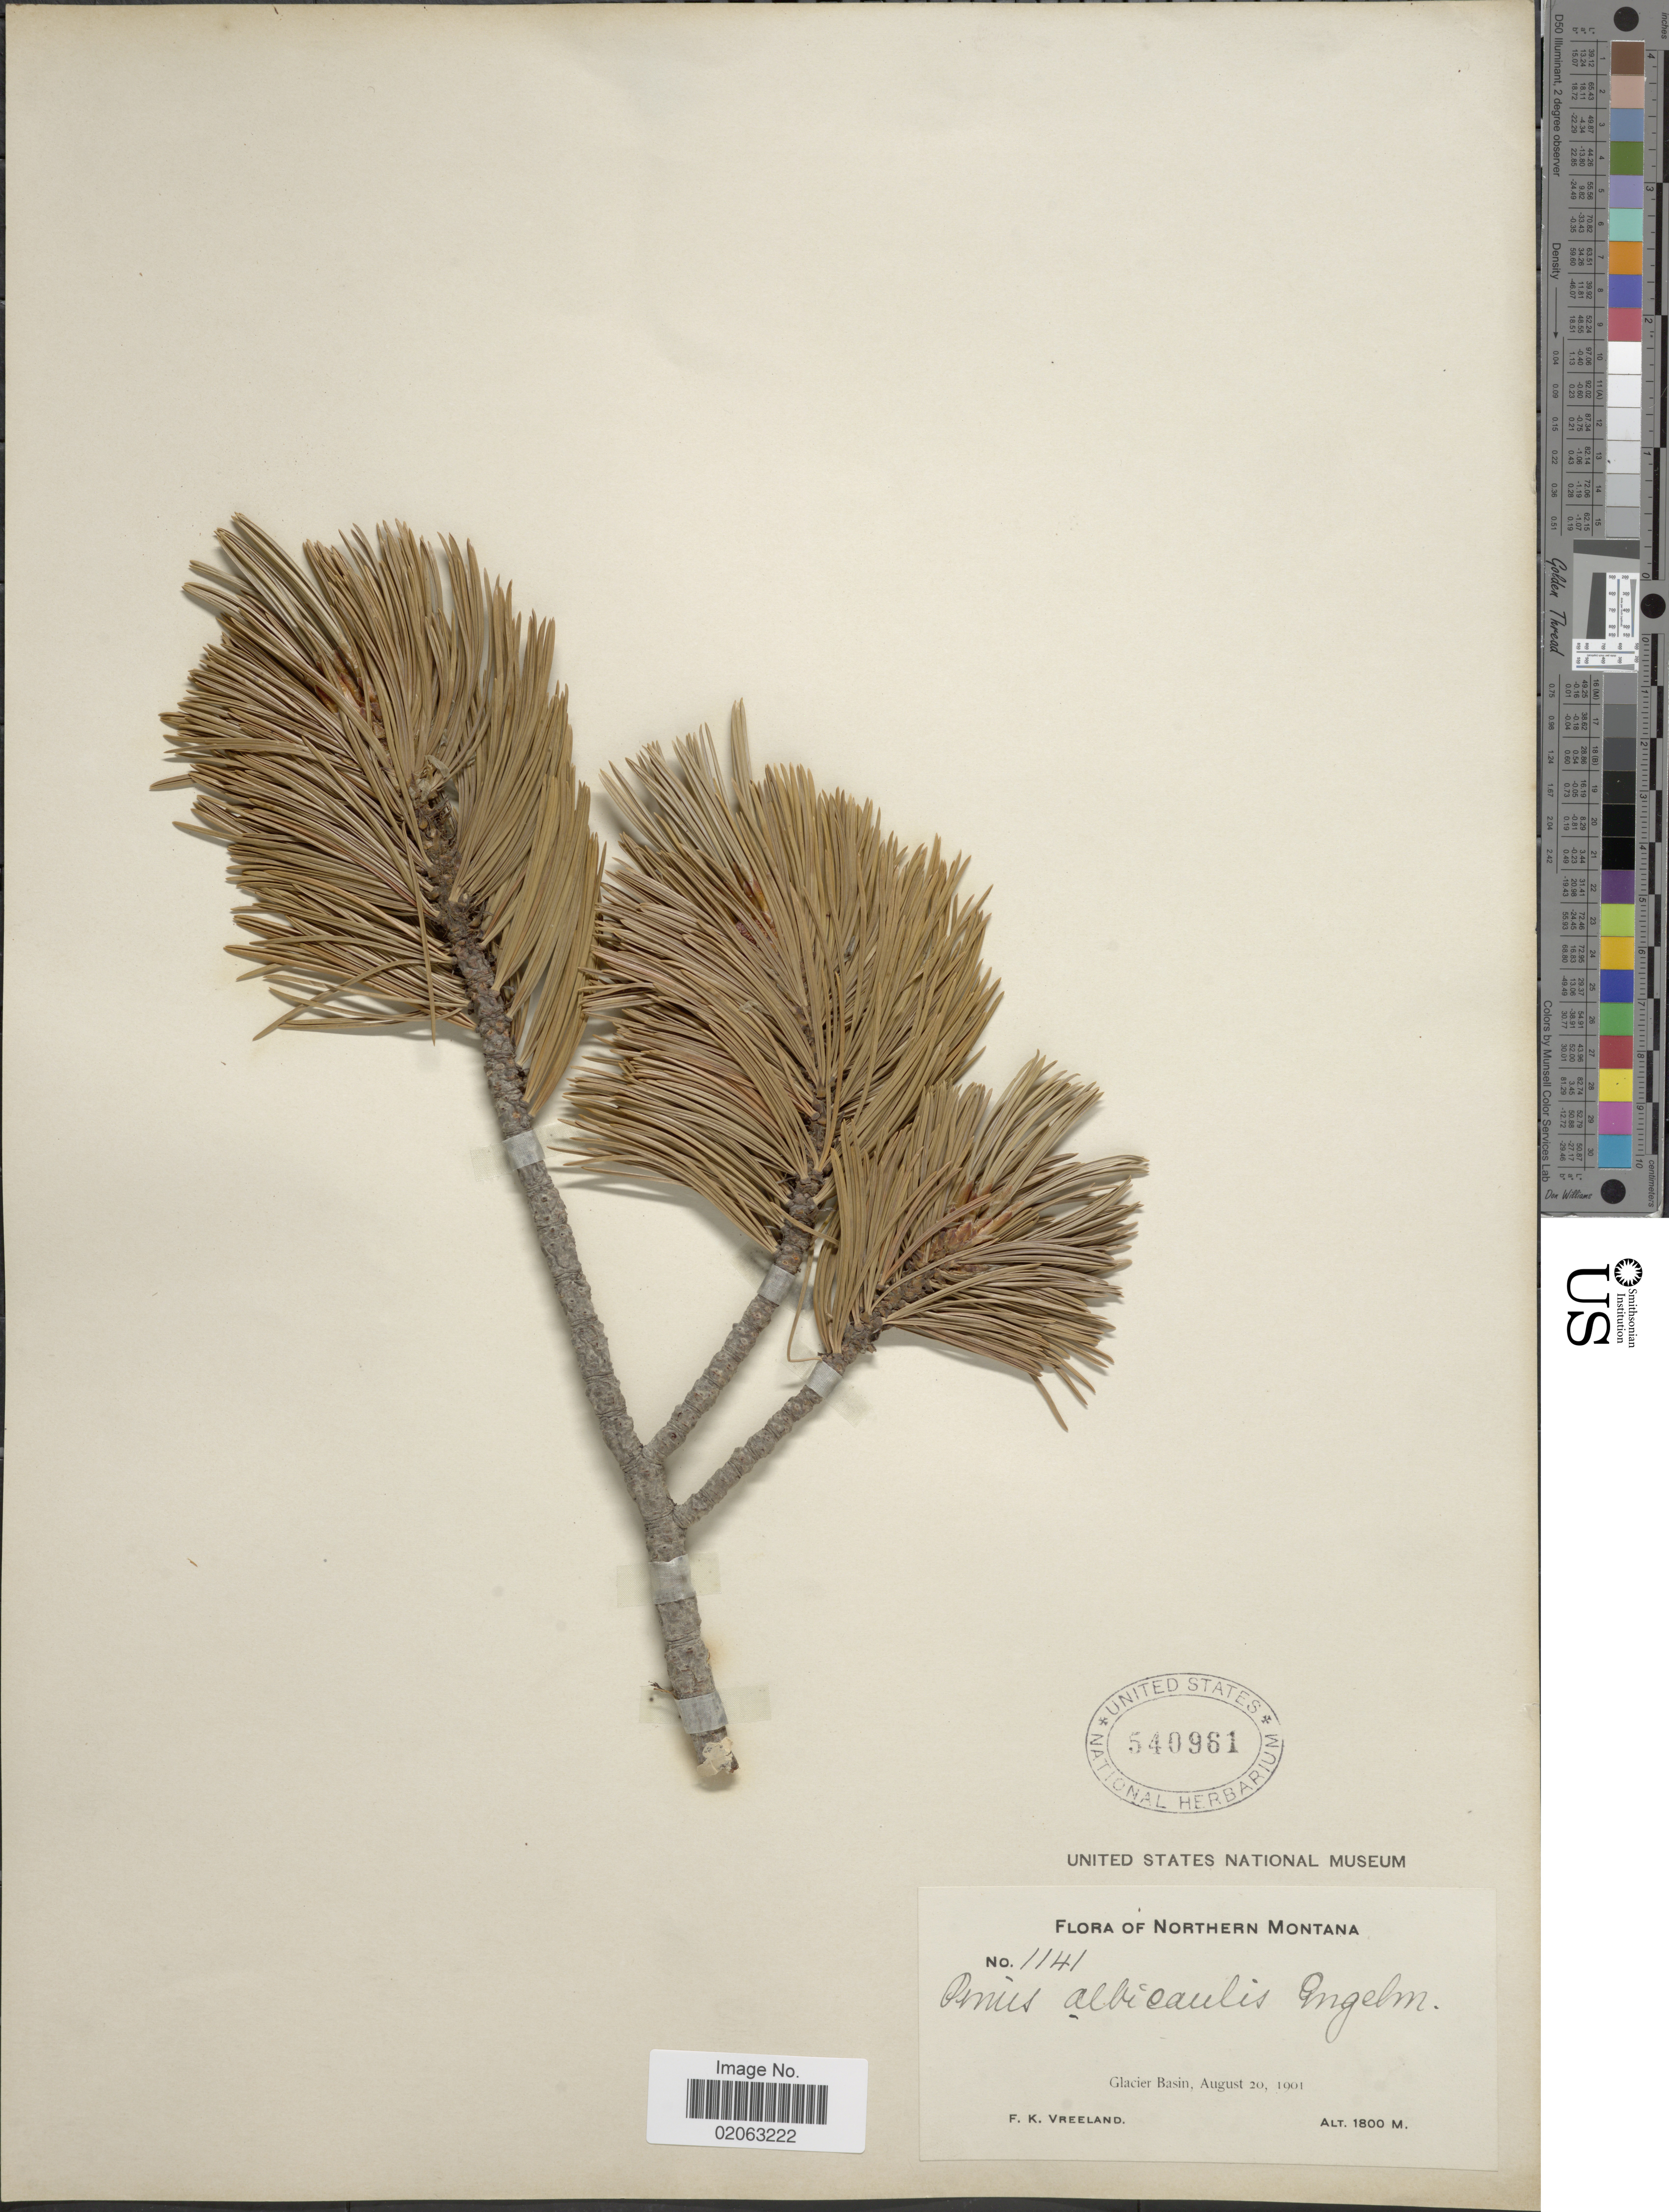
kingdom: Plantae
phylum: Tracheophyta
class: Pinopsida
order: Pinales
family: Pinaceae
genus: Pinus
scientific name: Pinus albicaulis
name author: Engelm.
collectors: F. Vreeland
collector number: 1141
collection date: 1901-08-20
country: United States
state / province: Montana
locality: Northern Montana, Glacier Basin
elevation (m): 1800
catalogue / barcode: US 540961